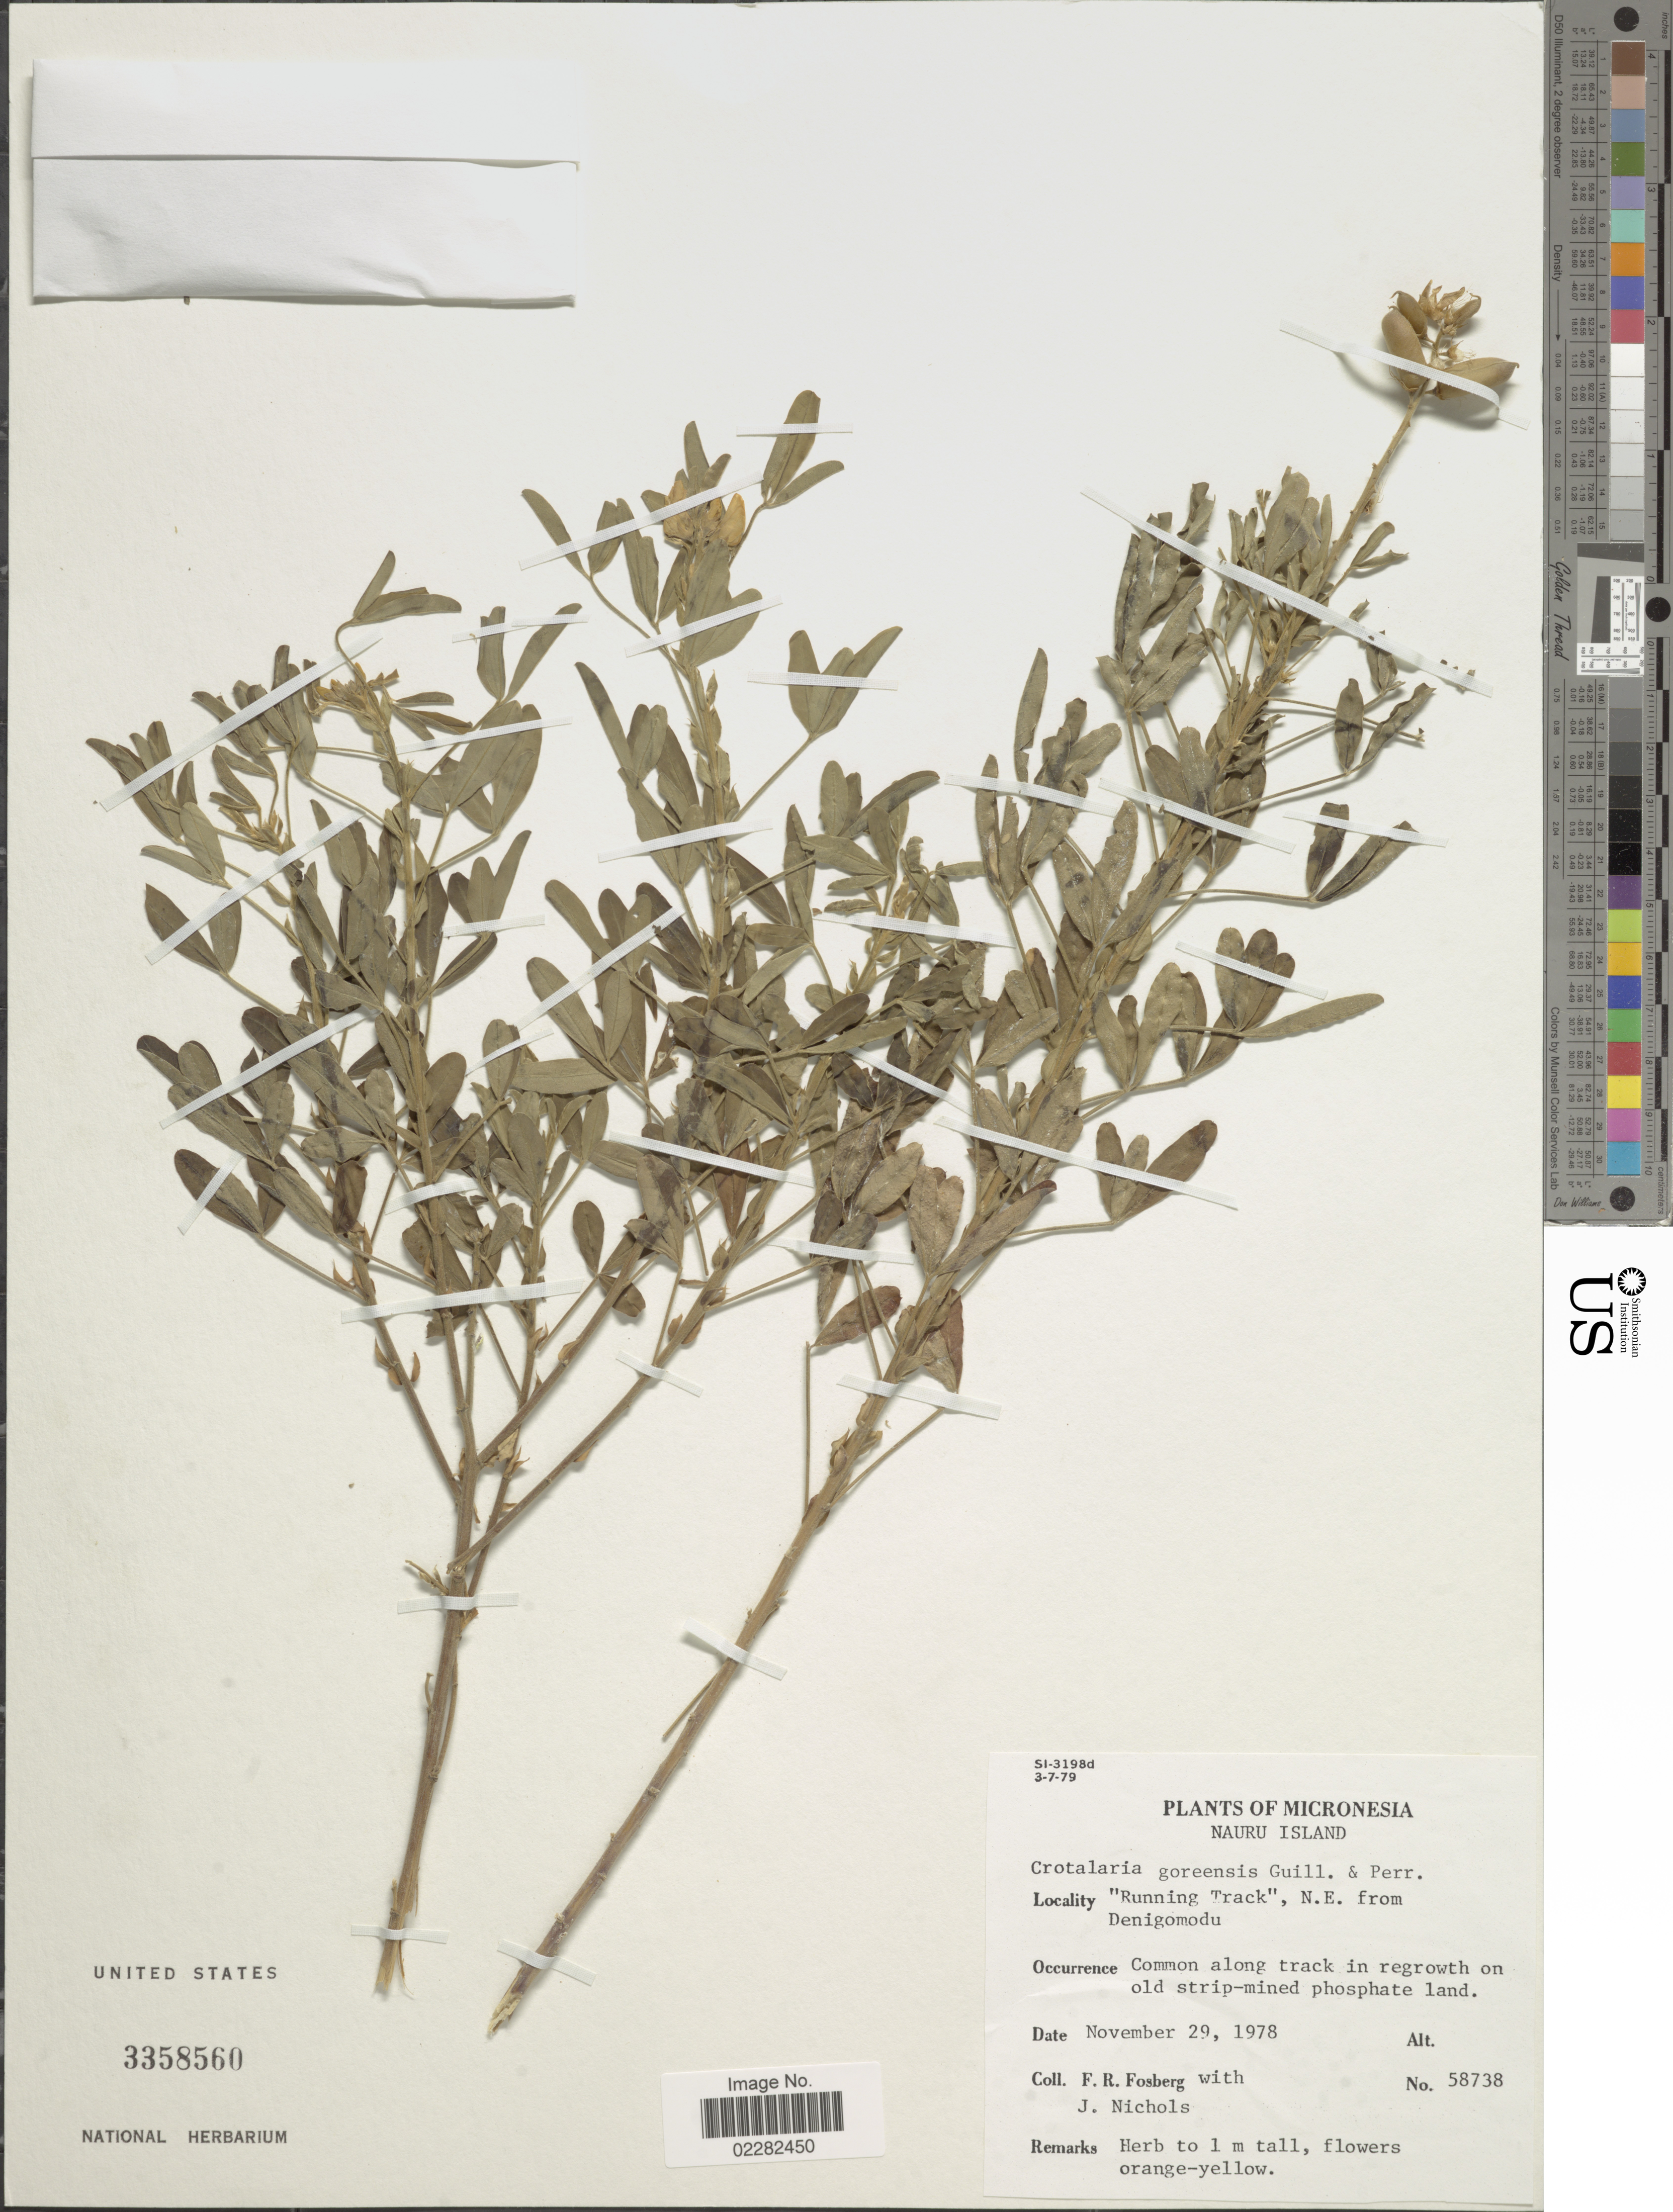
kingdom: Plantae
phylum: Tracheophyta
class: Magnoliopsida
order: Fabales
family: Fabaceae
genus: Crotalaria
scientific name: Crotalaria goreensis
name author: Guill. & Perr.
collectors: F. R. Fosberg & J. Nichols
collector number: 58738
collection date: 1978-11-29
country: Nauru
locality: Micronesia"Tunning Tracl"N. E from Denigomodu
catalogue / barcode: US 3358560